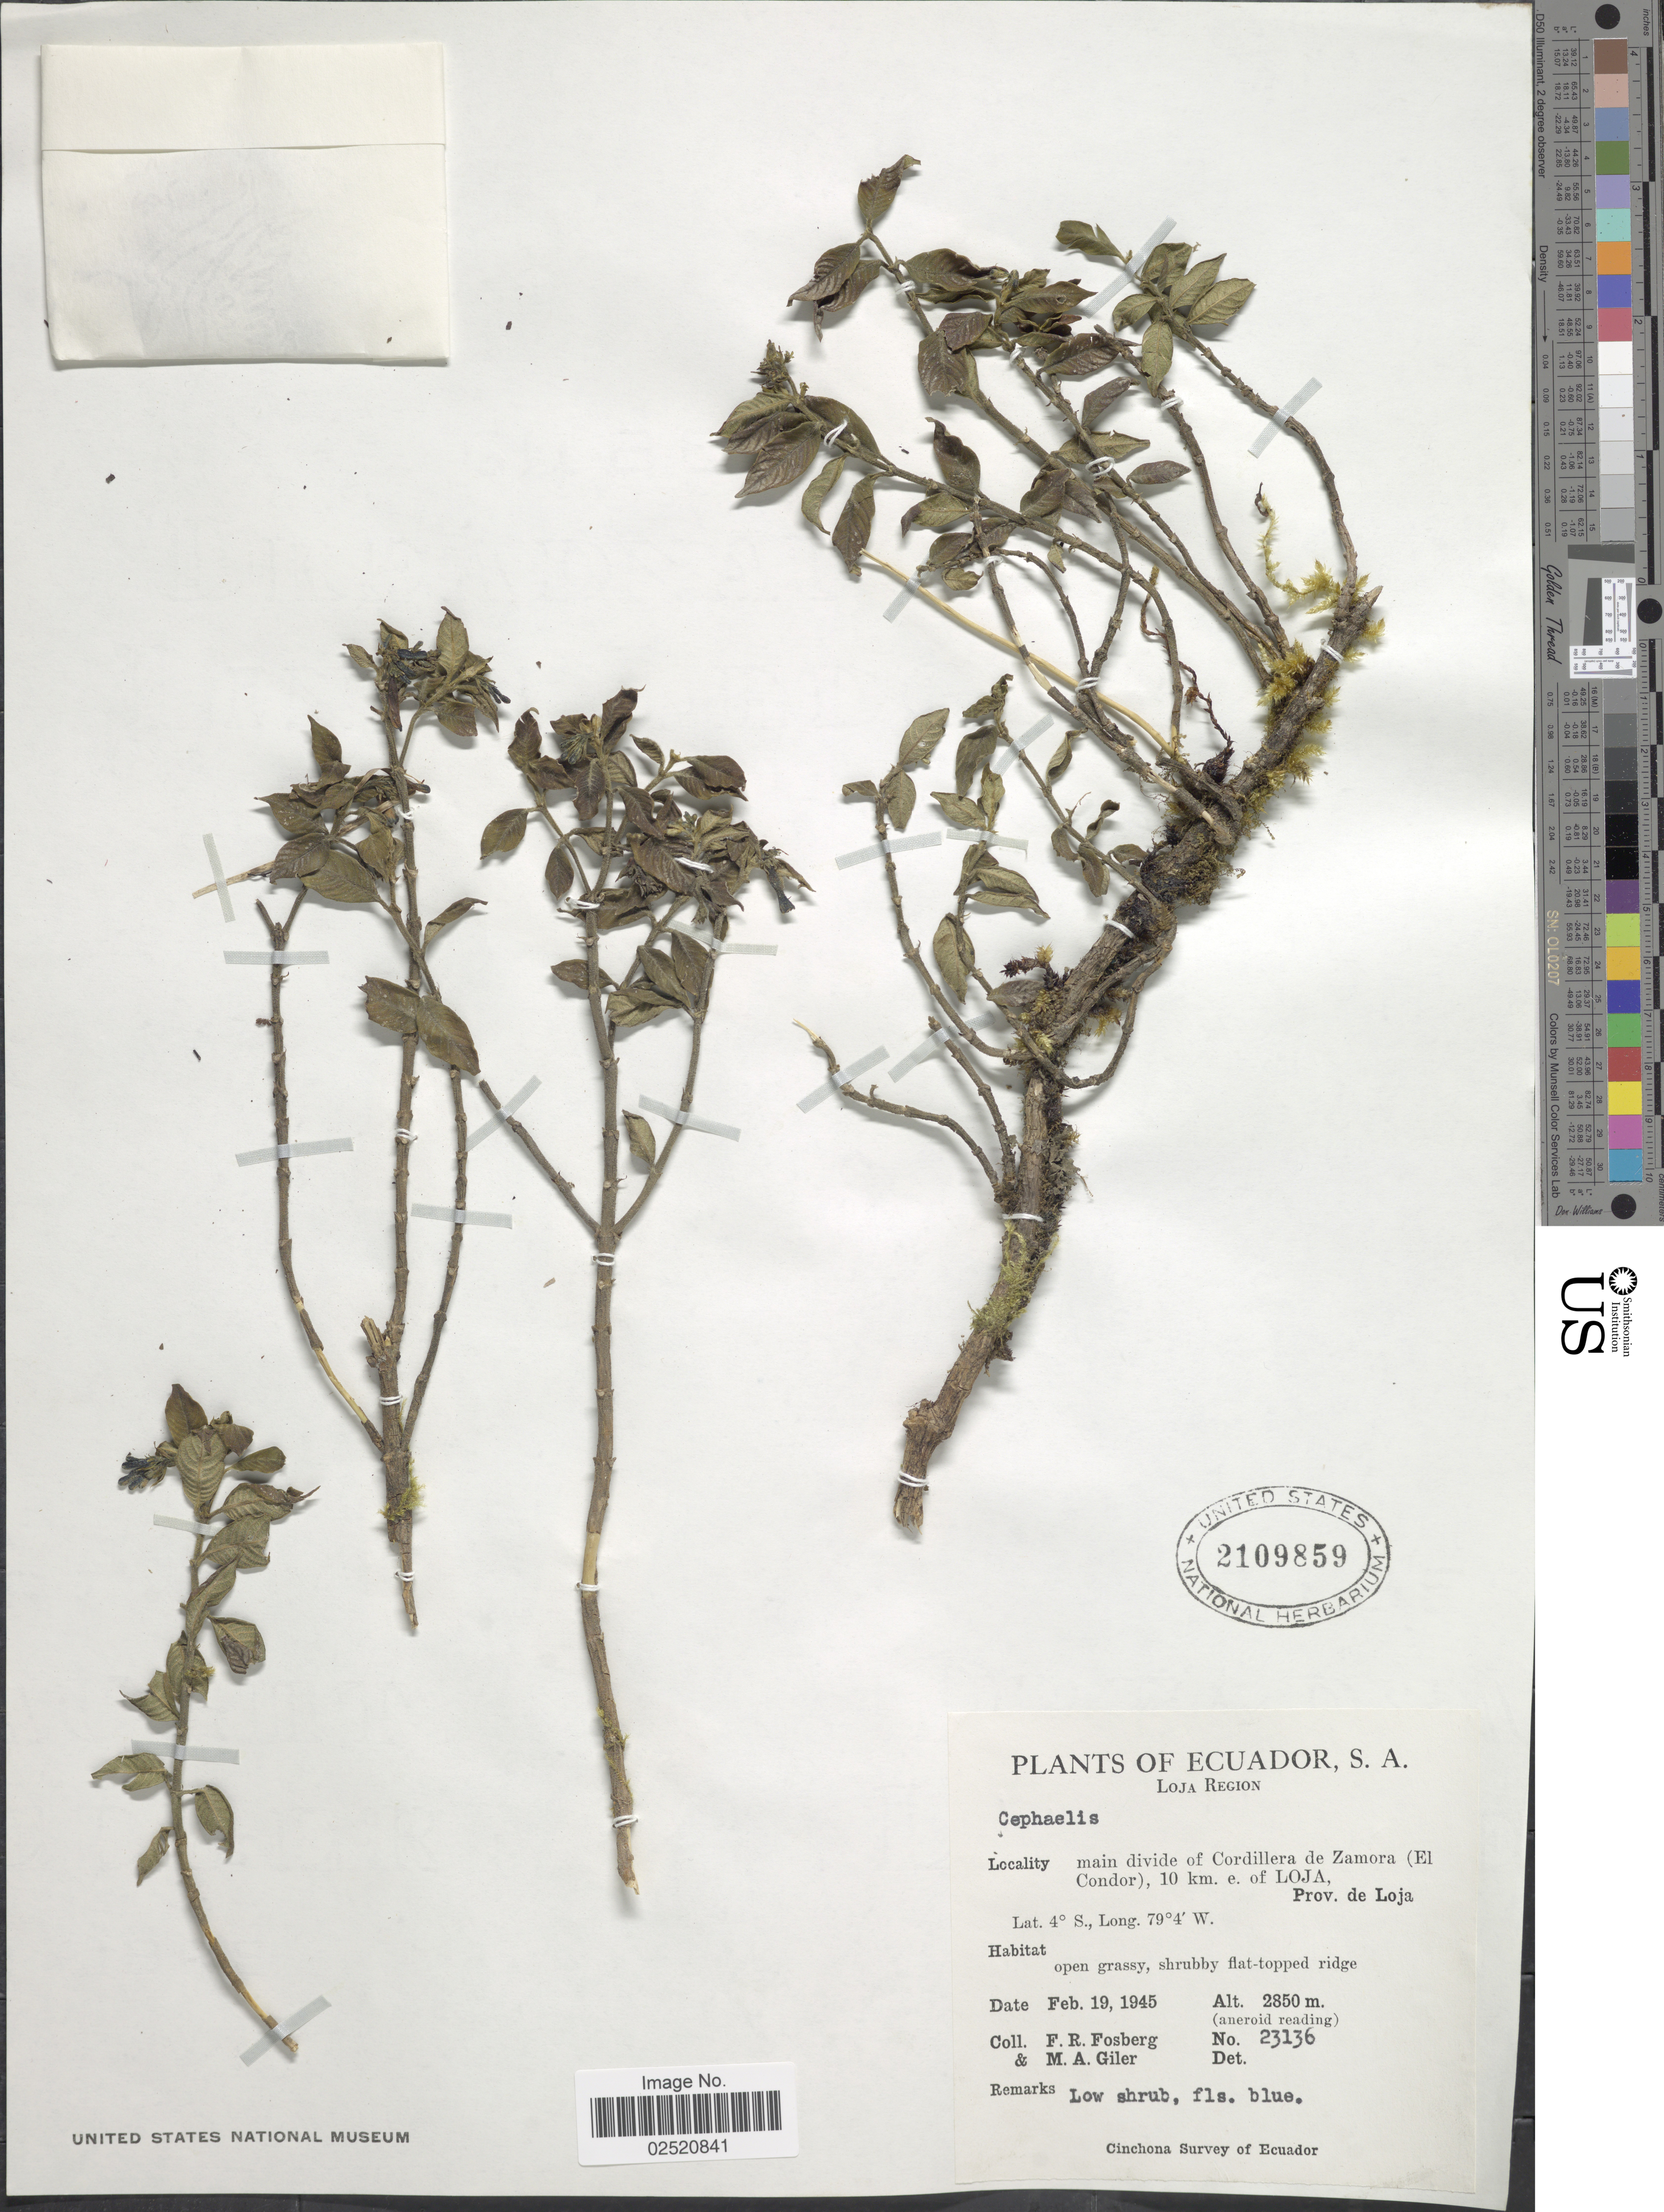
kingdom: Plantae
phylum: Tracheophyta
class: Magnoliopsida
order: Gentianales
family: Rubiaceae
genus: Psychotria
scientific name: Psychotria sp.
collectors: F. R. Fosberg & M. Giler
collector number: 23136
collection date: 1945-02-19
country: Ecuador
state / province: Loja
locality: Main divide of Cordillera de Zamora (El Condor), 10 km. e. of Loja)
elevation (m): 2850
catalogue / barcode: US 2109859